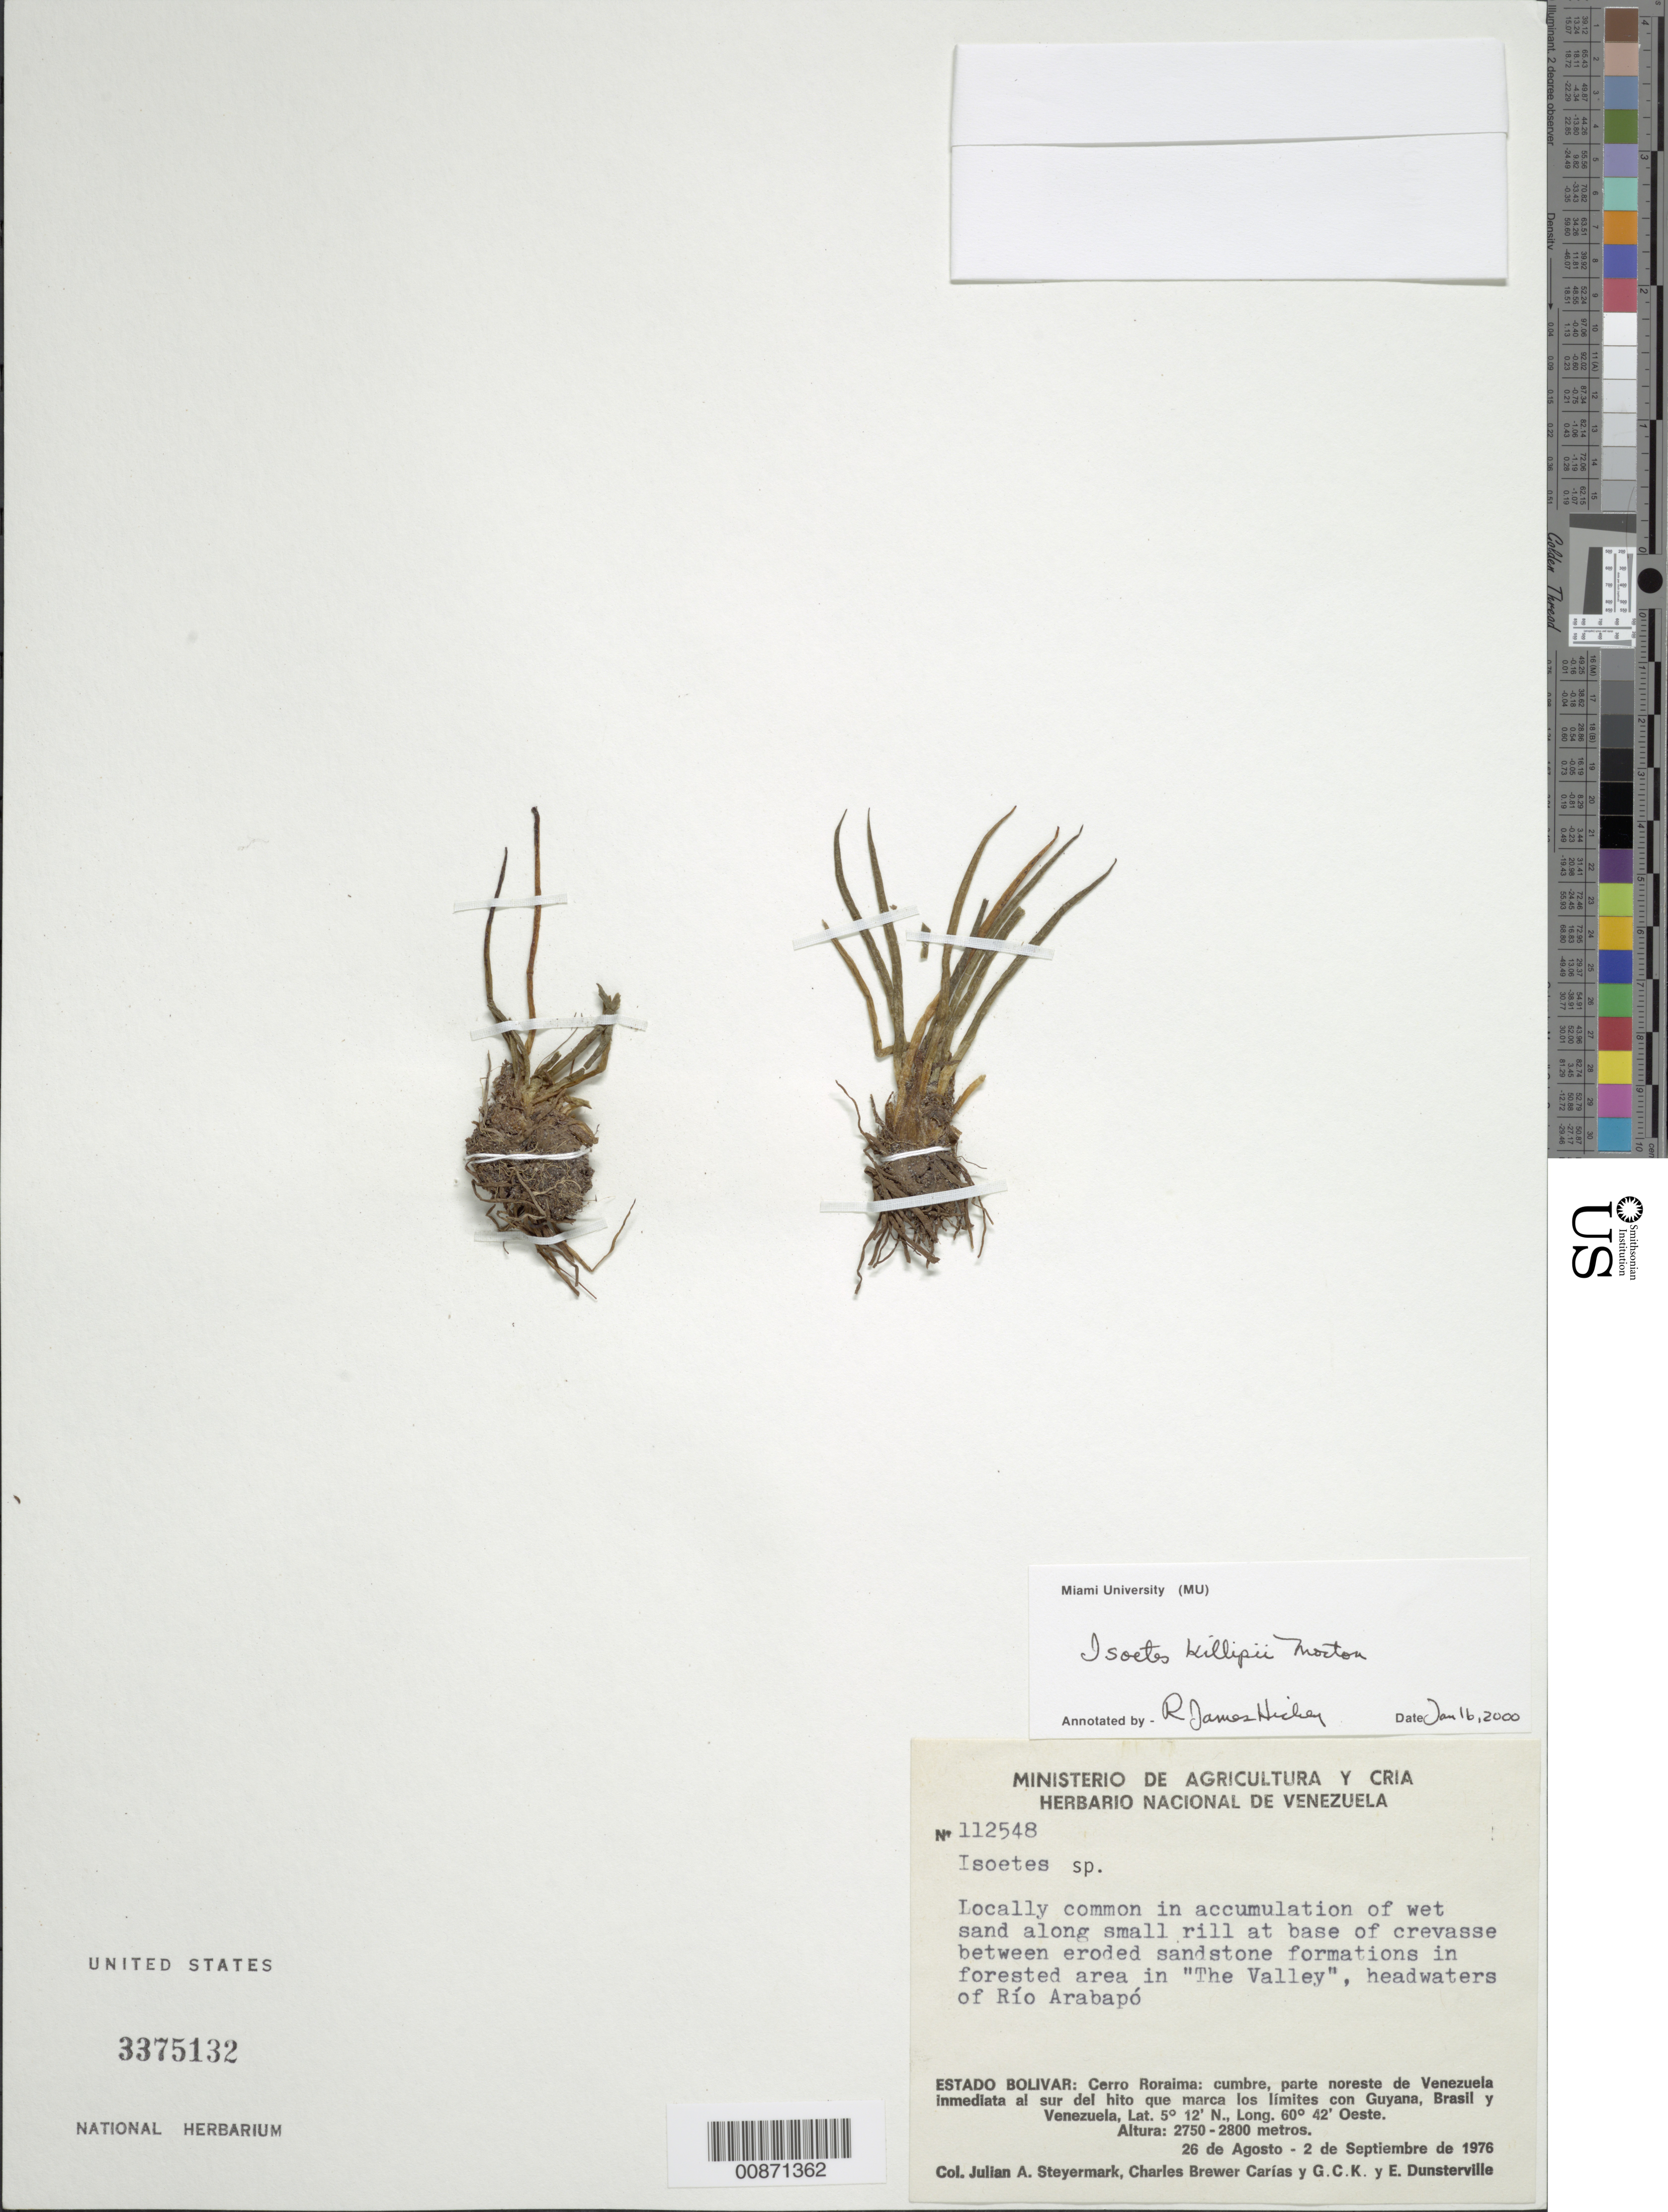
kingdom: Plantae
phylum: Tracheophyta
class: Lycopodiopsida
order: Isoetales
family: Isoetaceae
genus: Isoetes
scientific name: Isoetes killipii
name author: C.V. Morton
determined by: Hickey, R. J.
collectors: J. Steyermark, C. Brewer-Carias, G. C. K. Dunsterville & E. Dunsterville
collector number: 112548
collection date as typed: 26-Aug-76 to 2-Sep-76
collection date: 1976-08-26/1976-09-02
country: Venezuela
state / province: Bolívar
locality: Cerro Roraima: cumbre, parte NO de Venezuela immediata al sur del hito que marca los limites con Guyana, Brasil y Venezuela, in "El Valle", headwaters of Río Arabapó.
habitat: Accumulation of wet sand along small rill at base of crevasse between eroded sandstone formations in forested area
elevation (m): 2750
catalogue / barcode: US 3375132